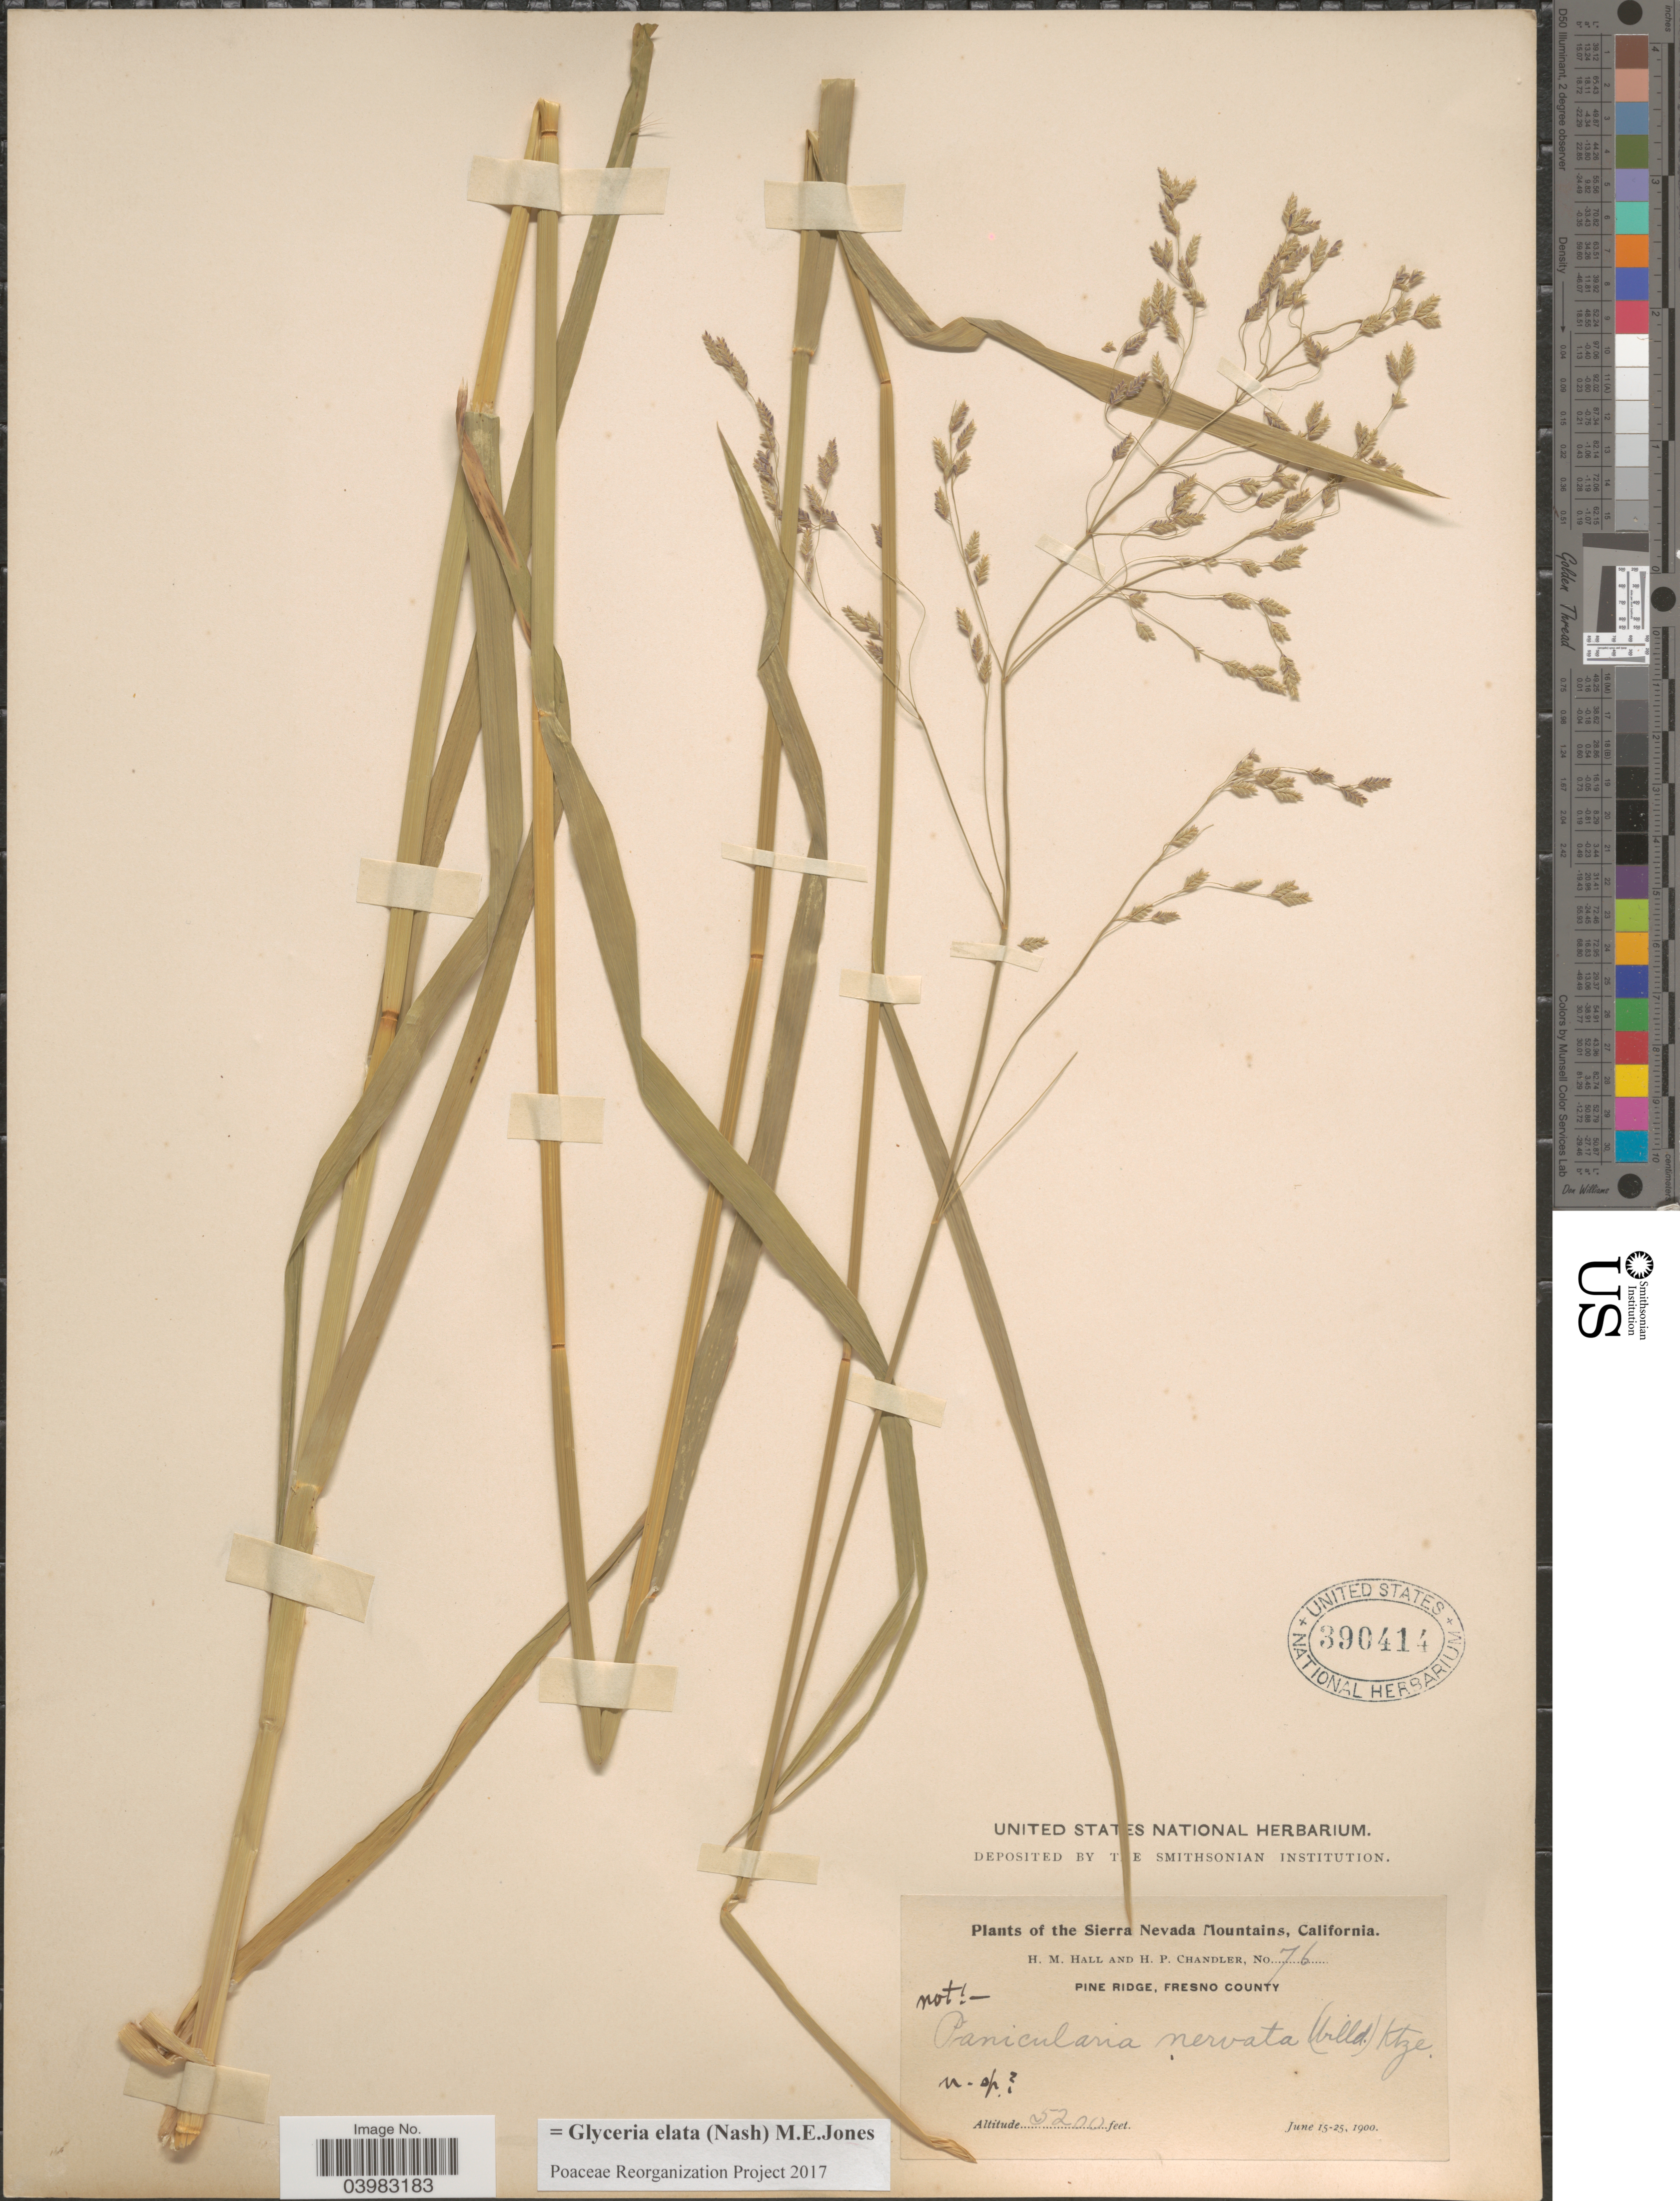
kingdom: Plantae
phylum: Tracheophyta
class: Liliopsida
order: Poales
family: Poaceae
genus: Glyceria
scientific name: Glyceria elata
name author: (Nash) M.E. Jones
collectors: H. M. Hall & H. Chandler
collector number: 76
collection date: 1900-06-15/1900-06-25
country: United States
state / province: California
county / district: Fresno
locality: Sierra Nevada Mountains. Pine Ridge, Fresno County.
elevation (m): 1585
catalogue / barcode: US 390414